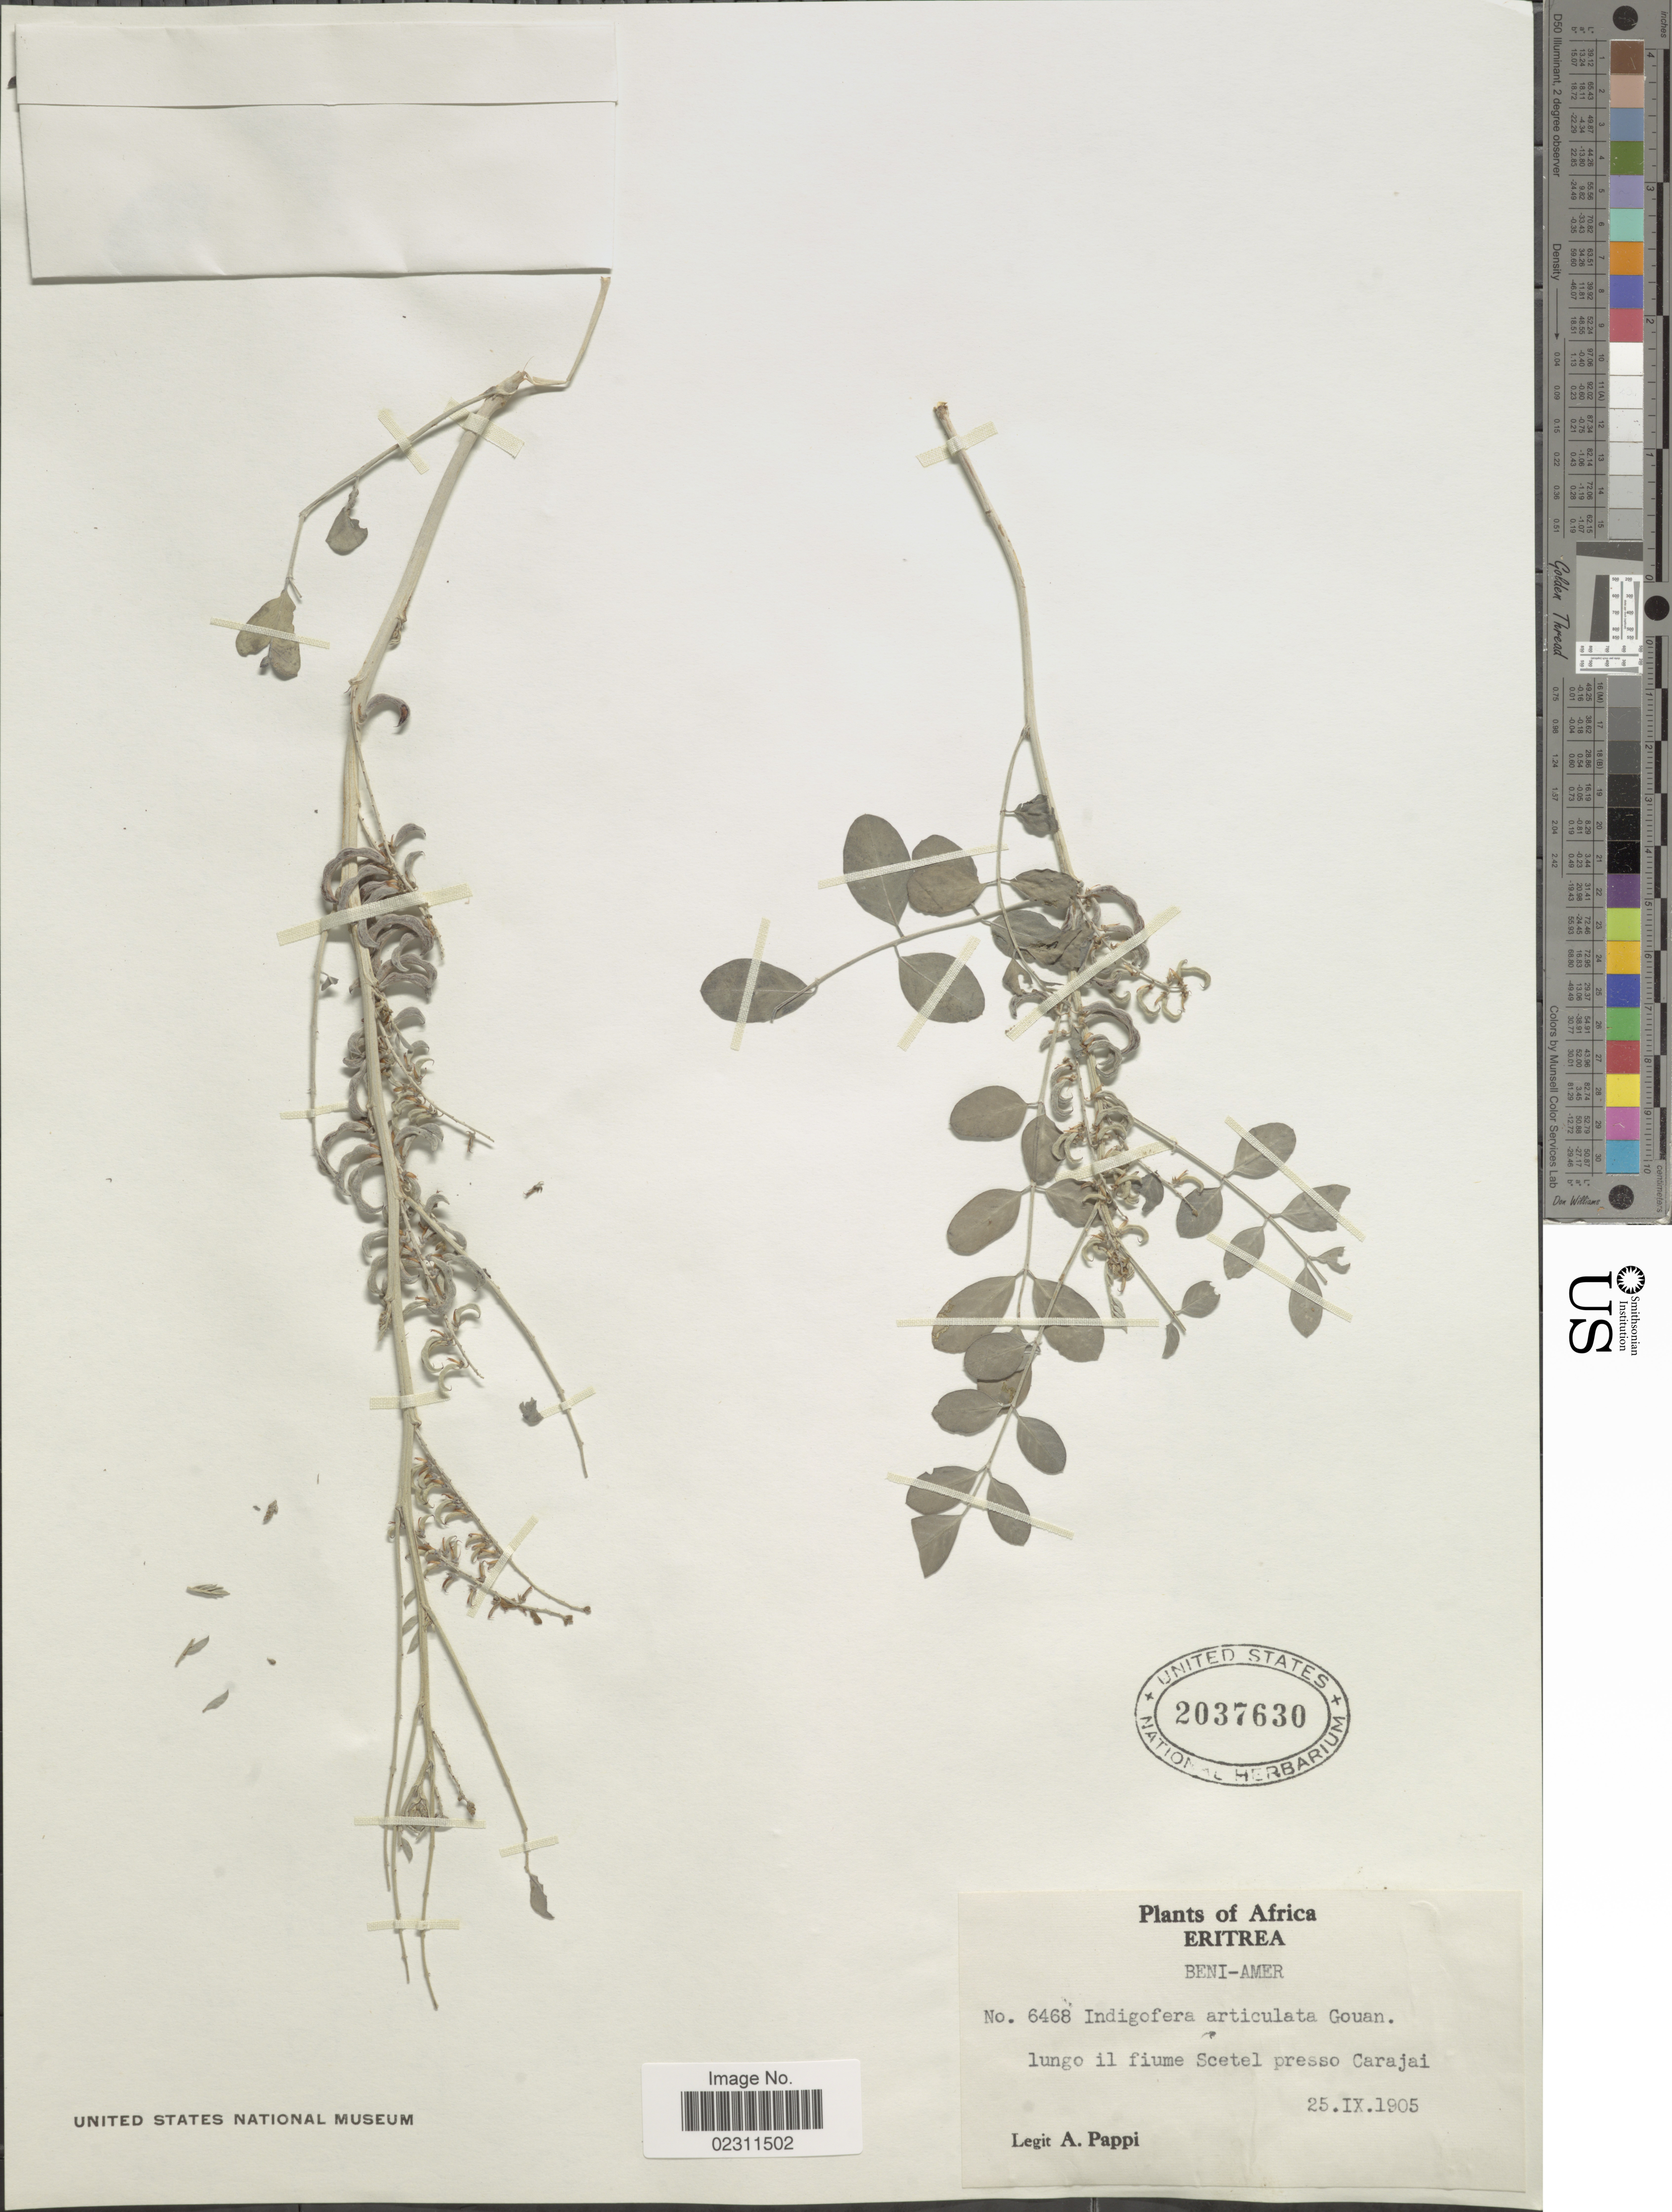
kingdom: Plantae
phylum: Tracheophyta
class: Magnoliopsida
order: Fabales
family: Fabaceae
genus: Indigofera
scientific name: Indigofera articulata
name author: Gouan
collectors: A. Pappi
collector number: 6468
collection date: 1905-09-25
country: Eritrea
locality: Beni-Amer. Lungo il fiume Scetel presso Carajai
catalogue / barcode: US 2037630